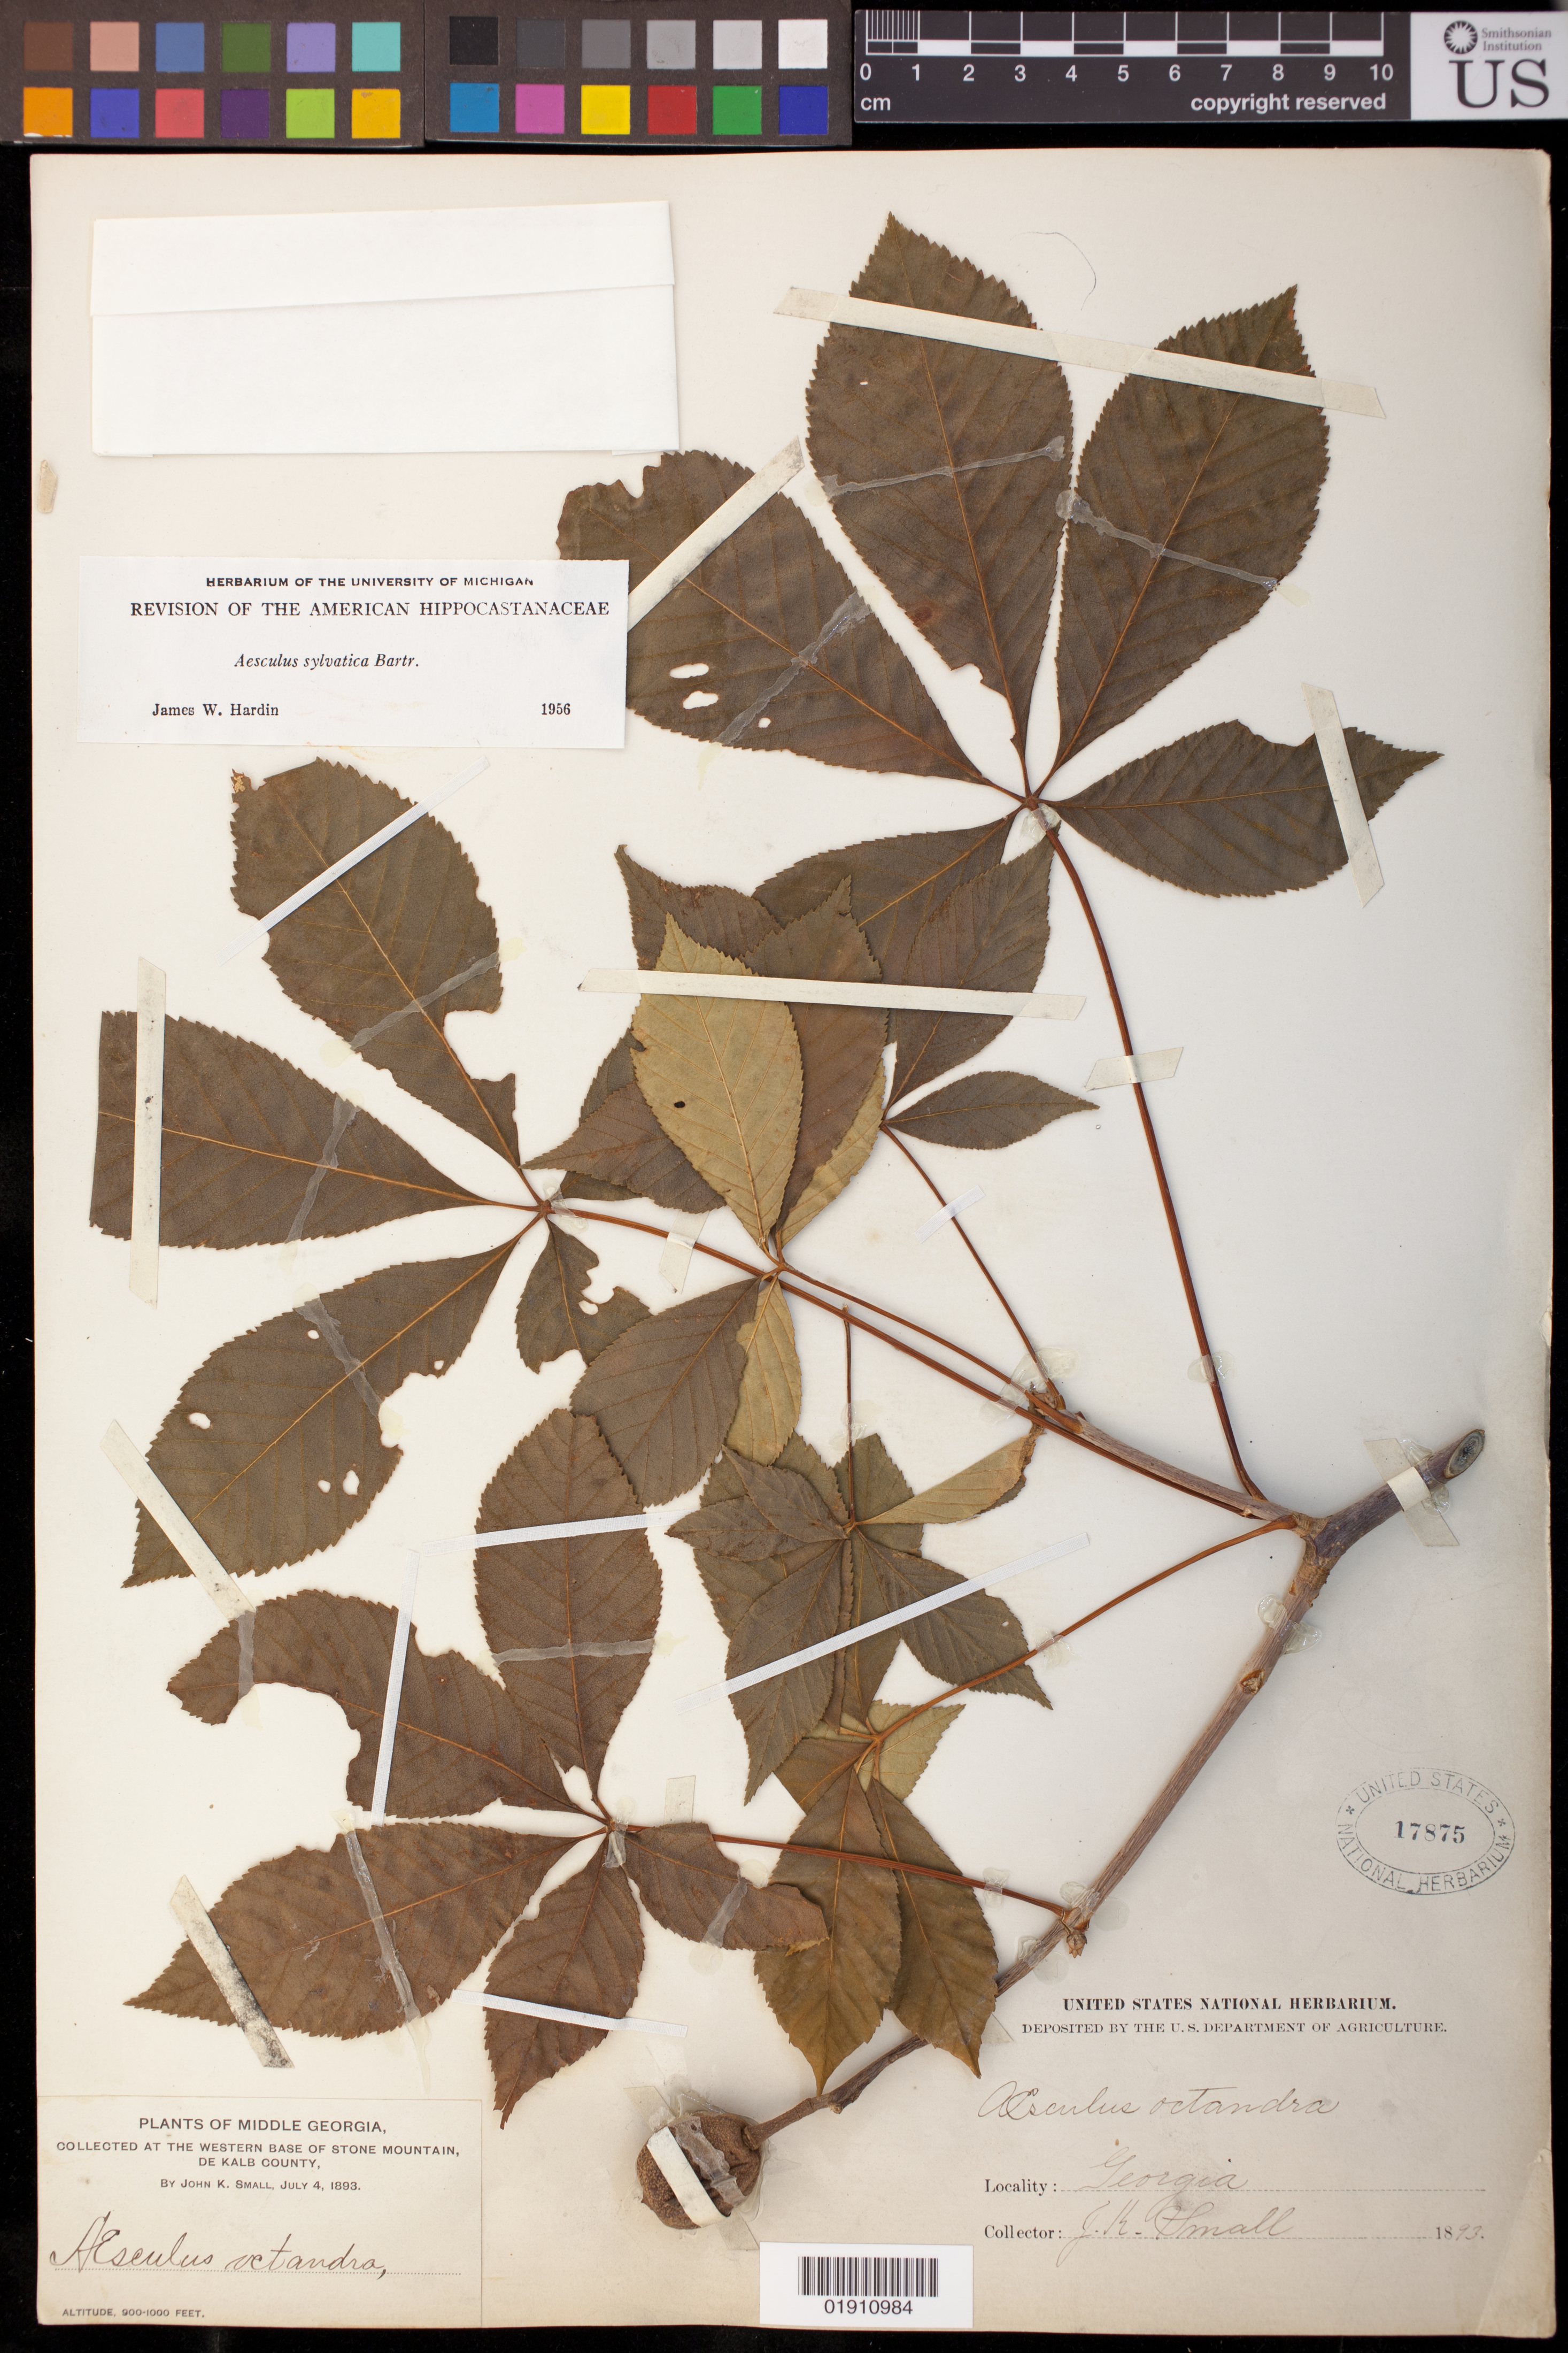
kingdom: Plantae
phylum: Tracheophyta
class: Magnoliopsida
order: Sapindales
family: Sapindaceae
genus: Aesculus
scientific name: Aesculus sylvatica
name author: W. Bartram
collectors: J. K. Small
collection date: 1893-07-04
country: United States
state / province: Georgia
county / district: DeKalb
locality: Western base of Stone Mountain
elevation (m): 274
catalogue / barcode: US 17875